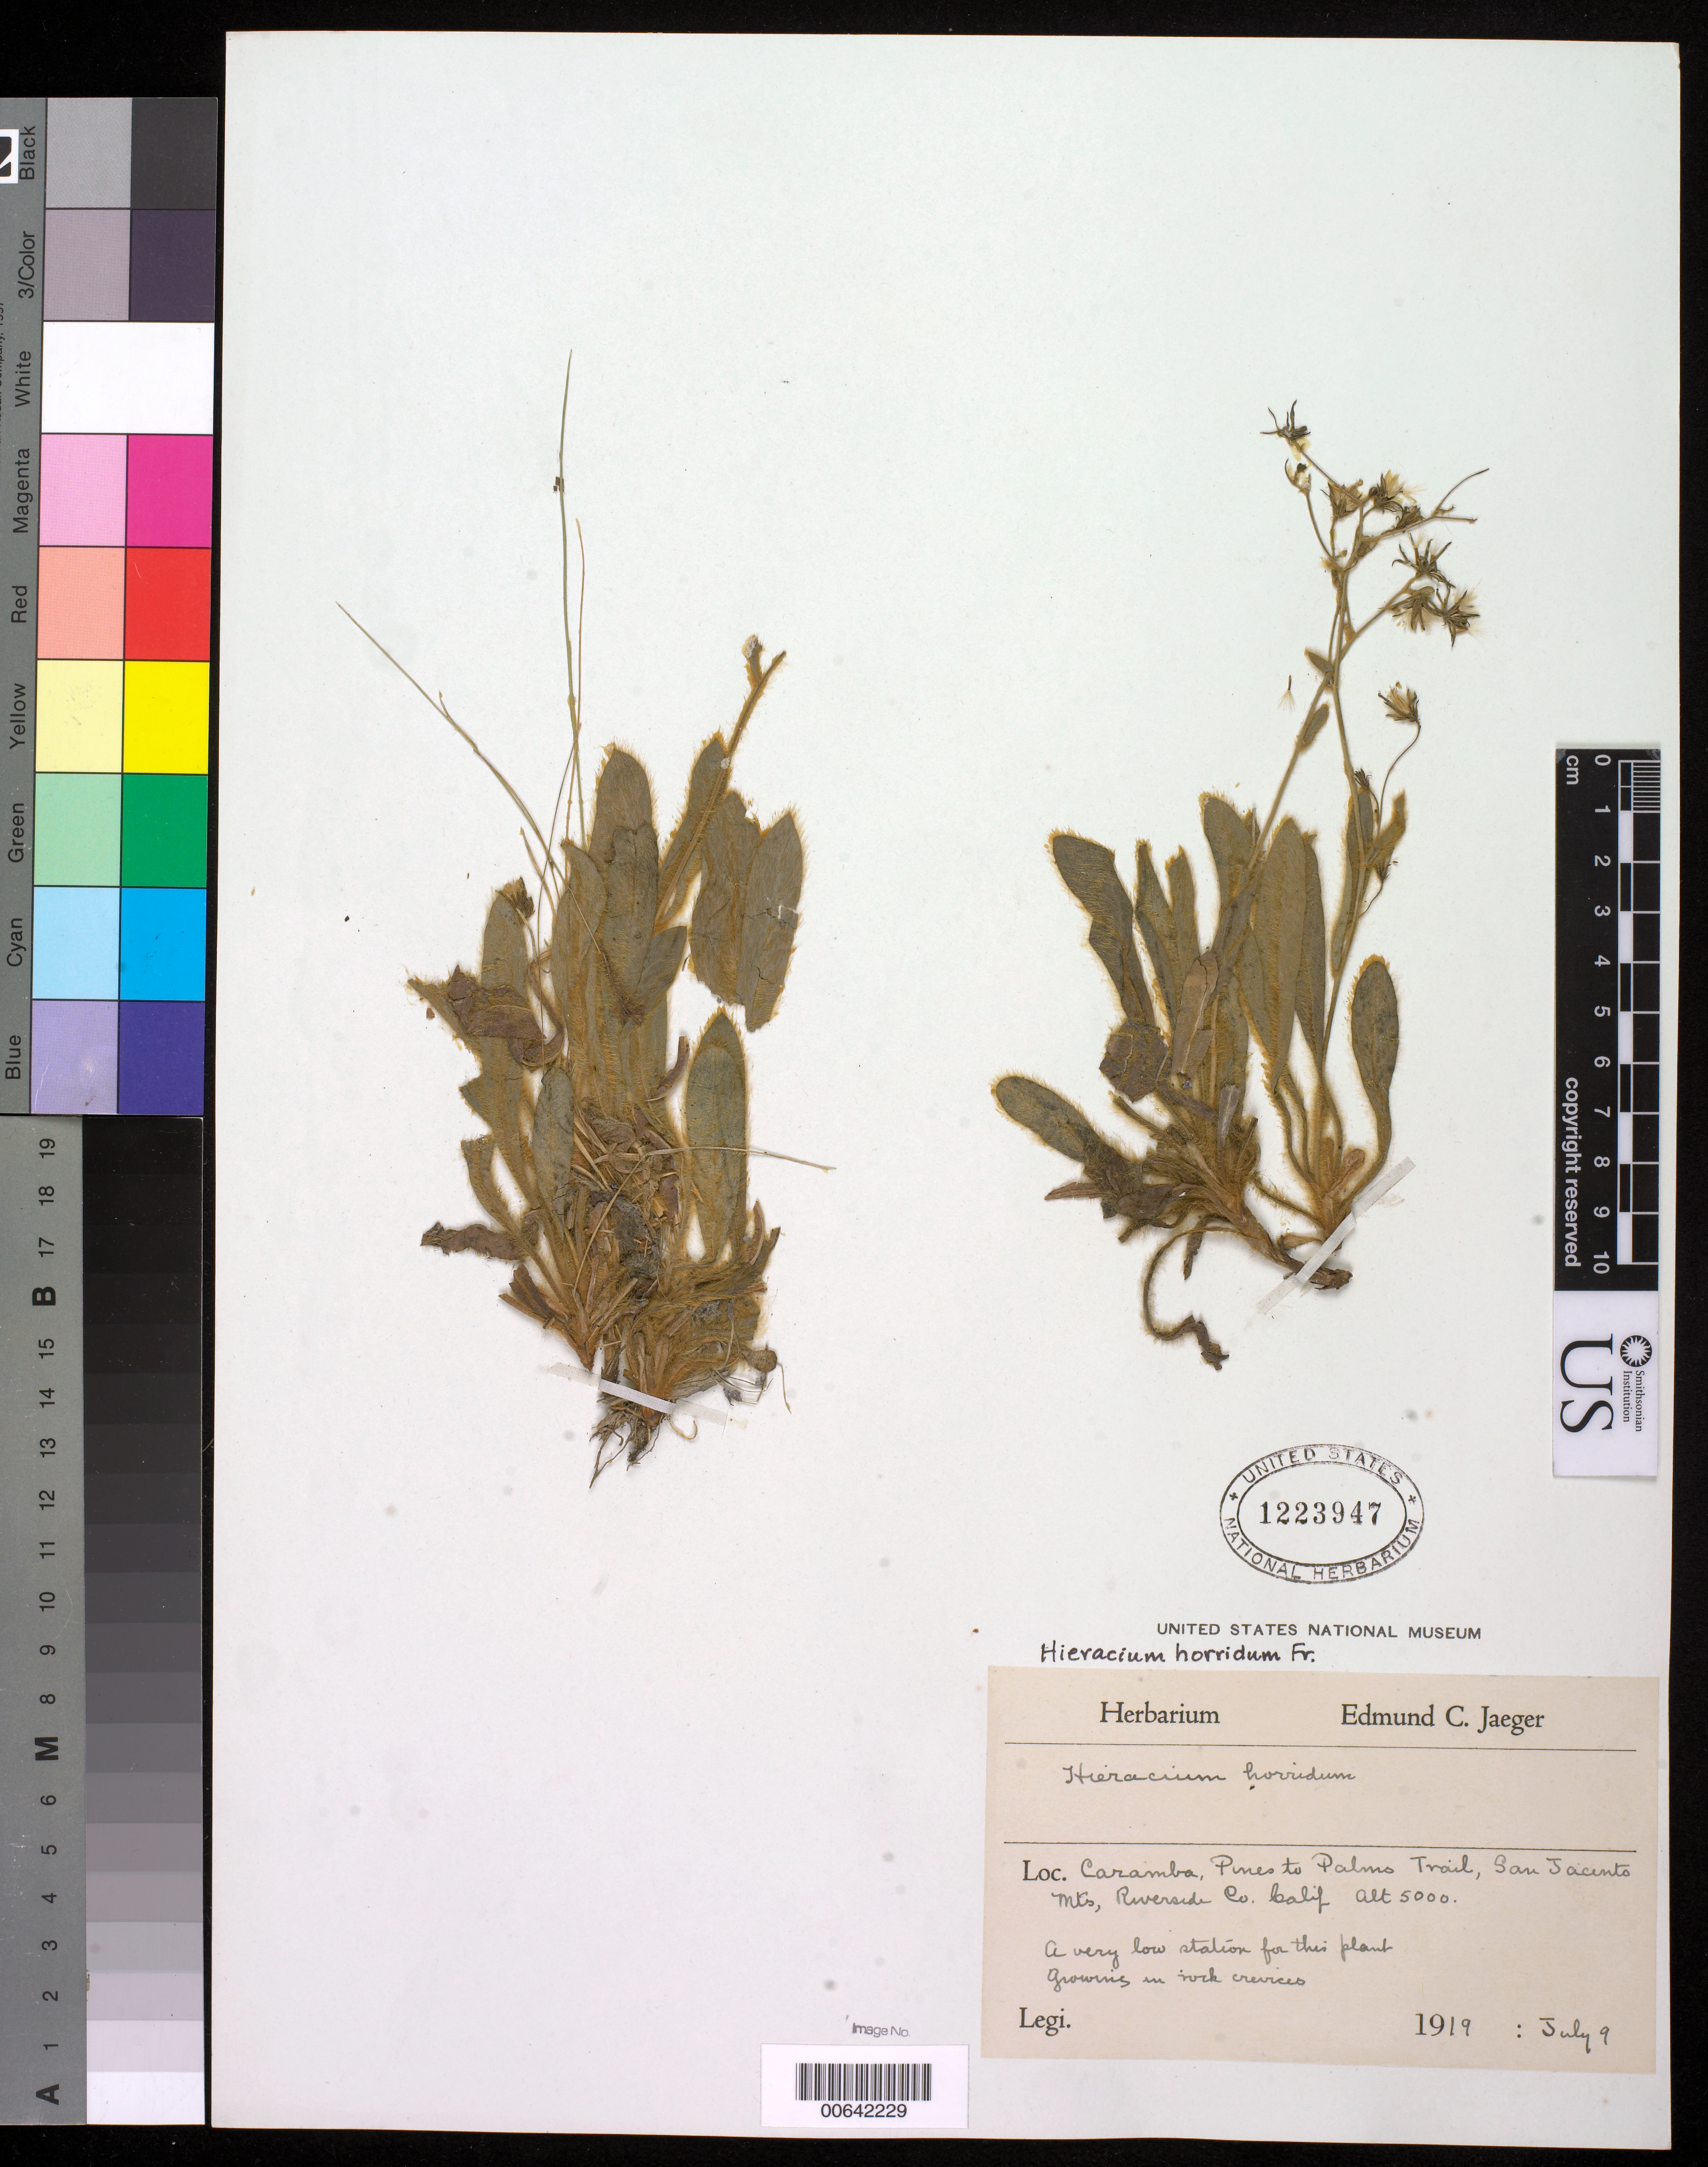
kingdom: Plantae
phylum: Tracheophyta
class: Magnoliopsida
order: Asterales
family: Asteraceae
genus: Hieracium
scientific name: Hieracium horridum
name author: Fr.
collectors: E. Jaeger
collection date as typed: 08 Jul 1921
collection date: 1921-07-08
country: United States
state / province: California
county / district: Riverside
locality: Caramba, Pines to Palms Trail, San Jacinto Mts.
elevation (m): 1585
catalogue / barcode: US 1223947